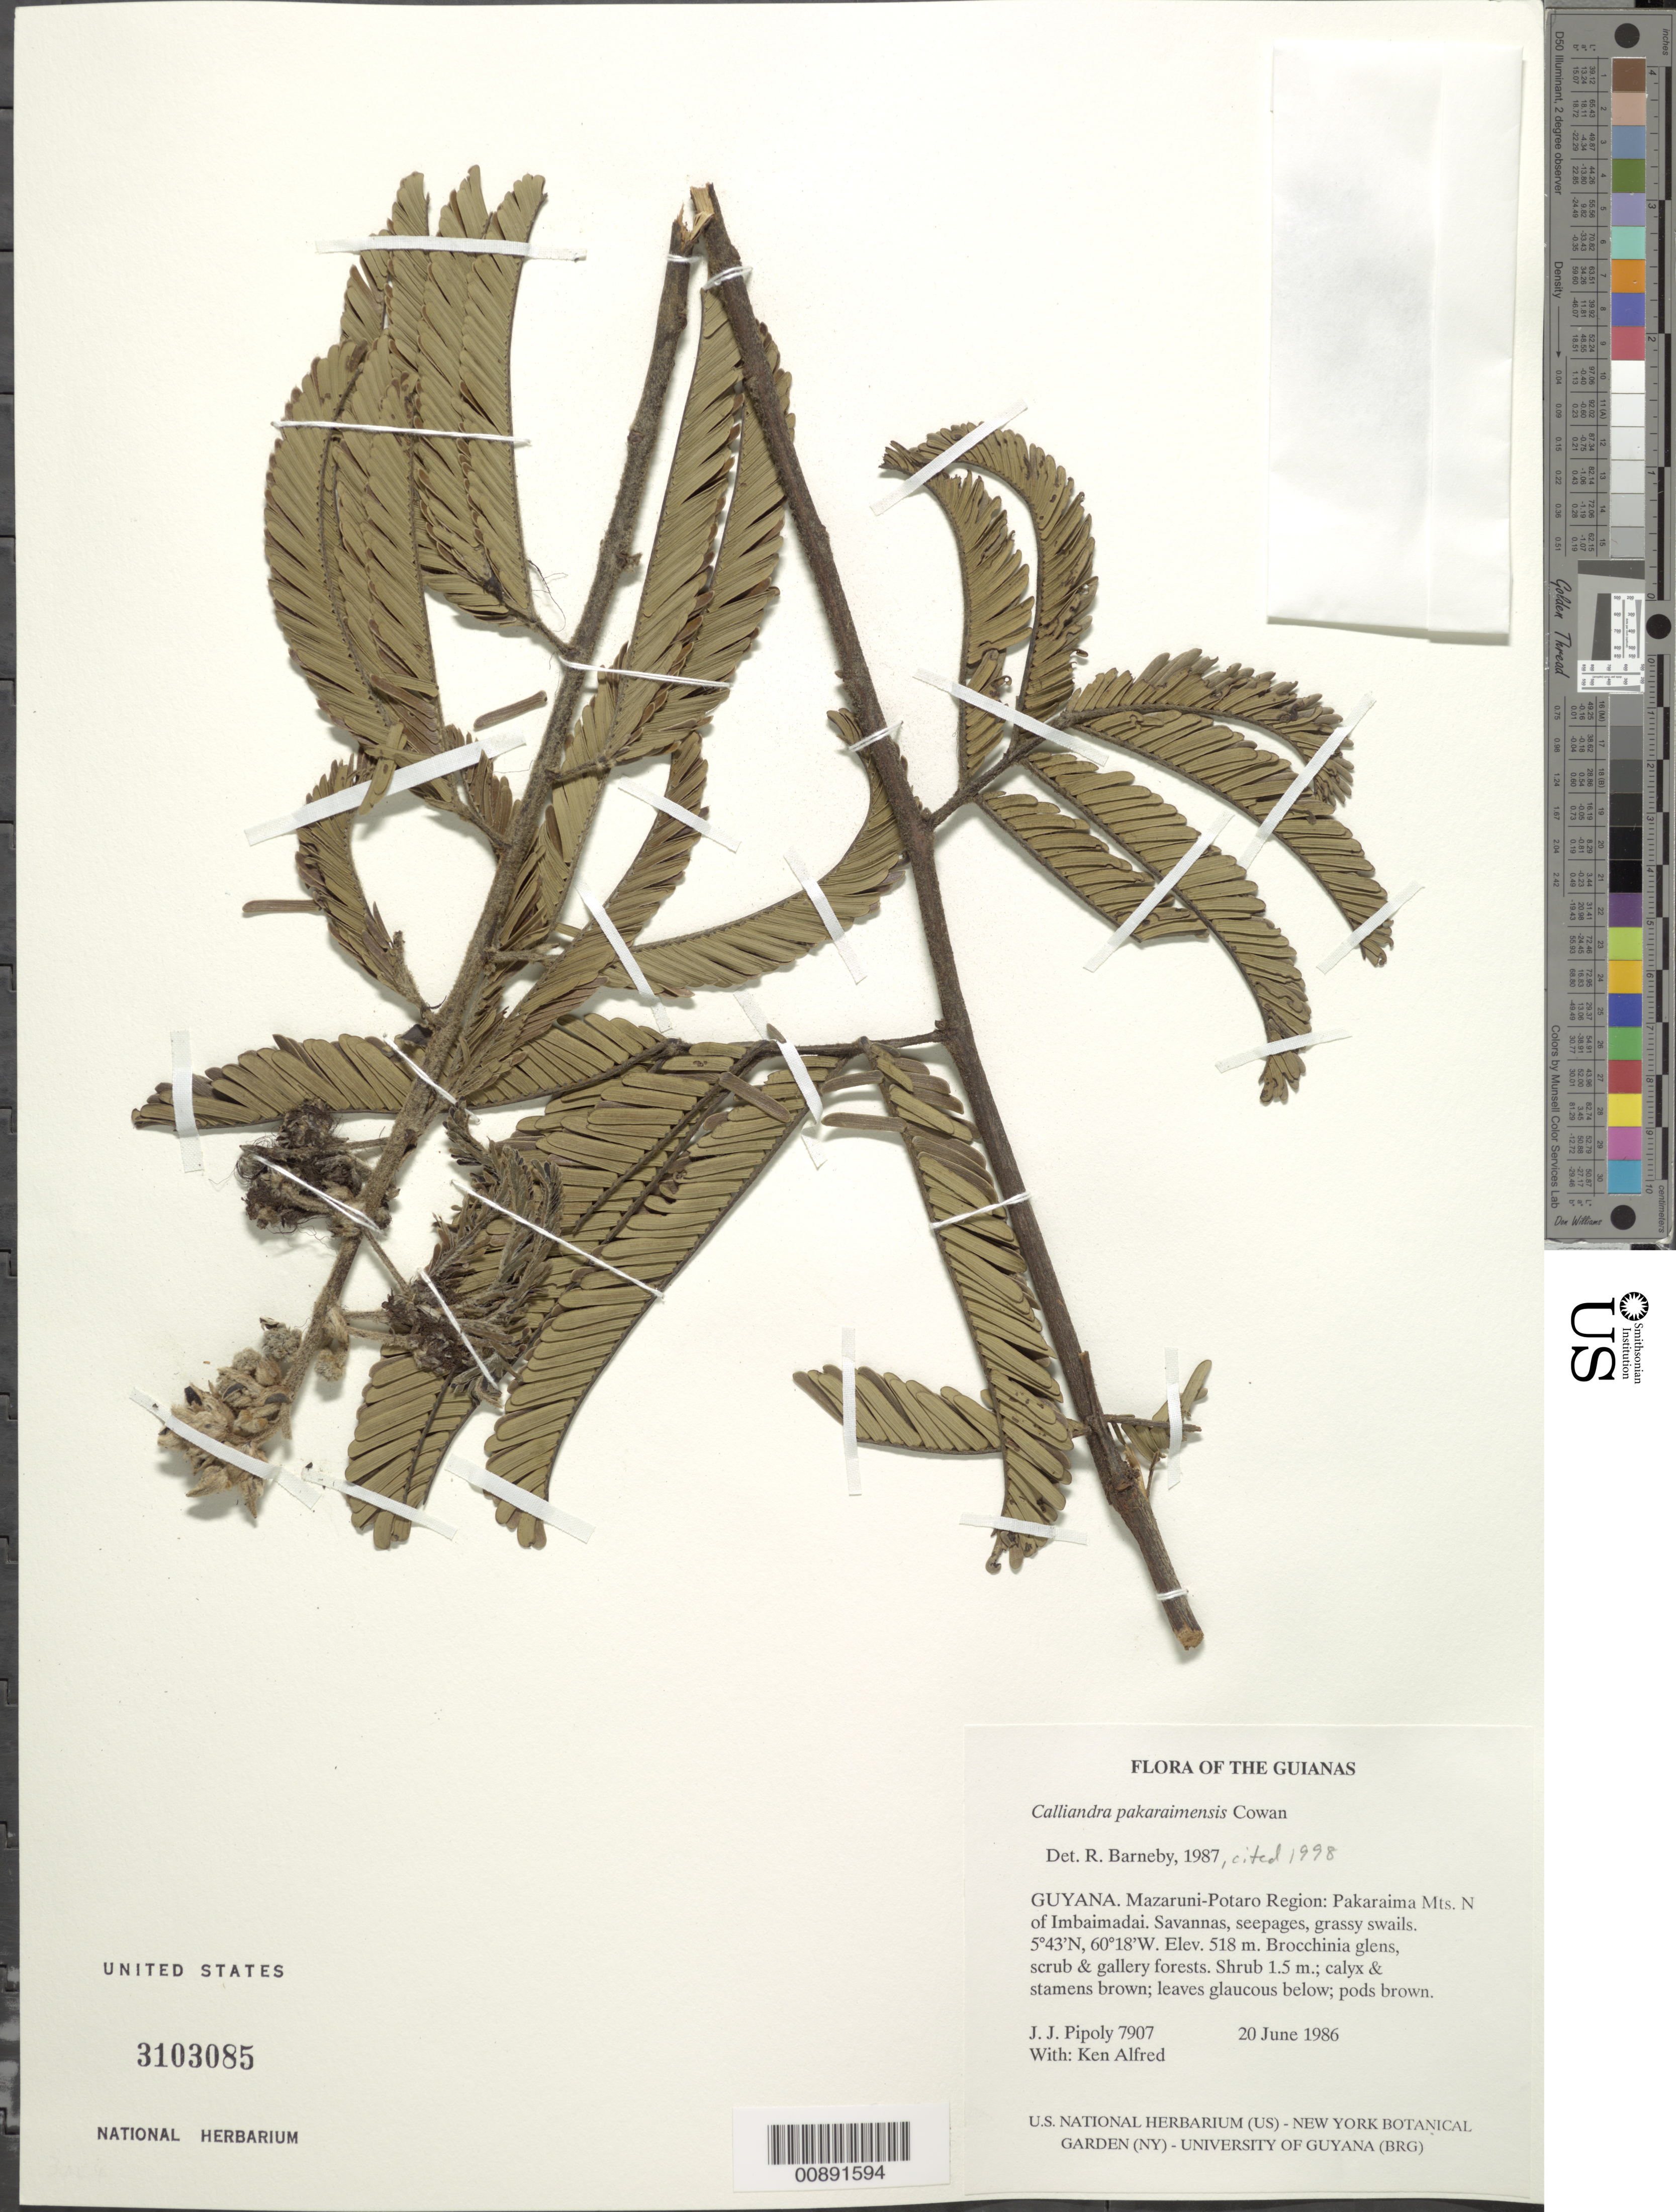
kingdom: Plantae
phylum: Tracheophyta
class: Magnoliopsida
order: Fabales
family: Fabaceae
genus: Calliandra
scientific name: Calliandra pakaraimensis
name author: R.S. Cowan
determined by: Barneby, Rupert C., (NY)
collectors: J. J. Pipoly & K. Alfred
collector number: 7907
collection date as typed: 20 June 1986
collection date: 1986-06-20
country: Guyana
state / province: Cuyuni-Mazaruni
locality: Pakaraima Mts. N of Imbaimadai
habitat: Savannas, seepages, grassy swails, Brocchinia glens, scrub & gallery forests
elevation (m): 518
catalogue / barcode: US 3103085